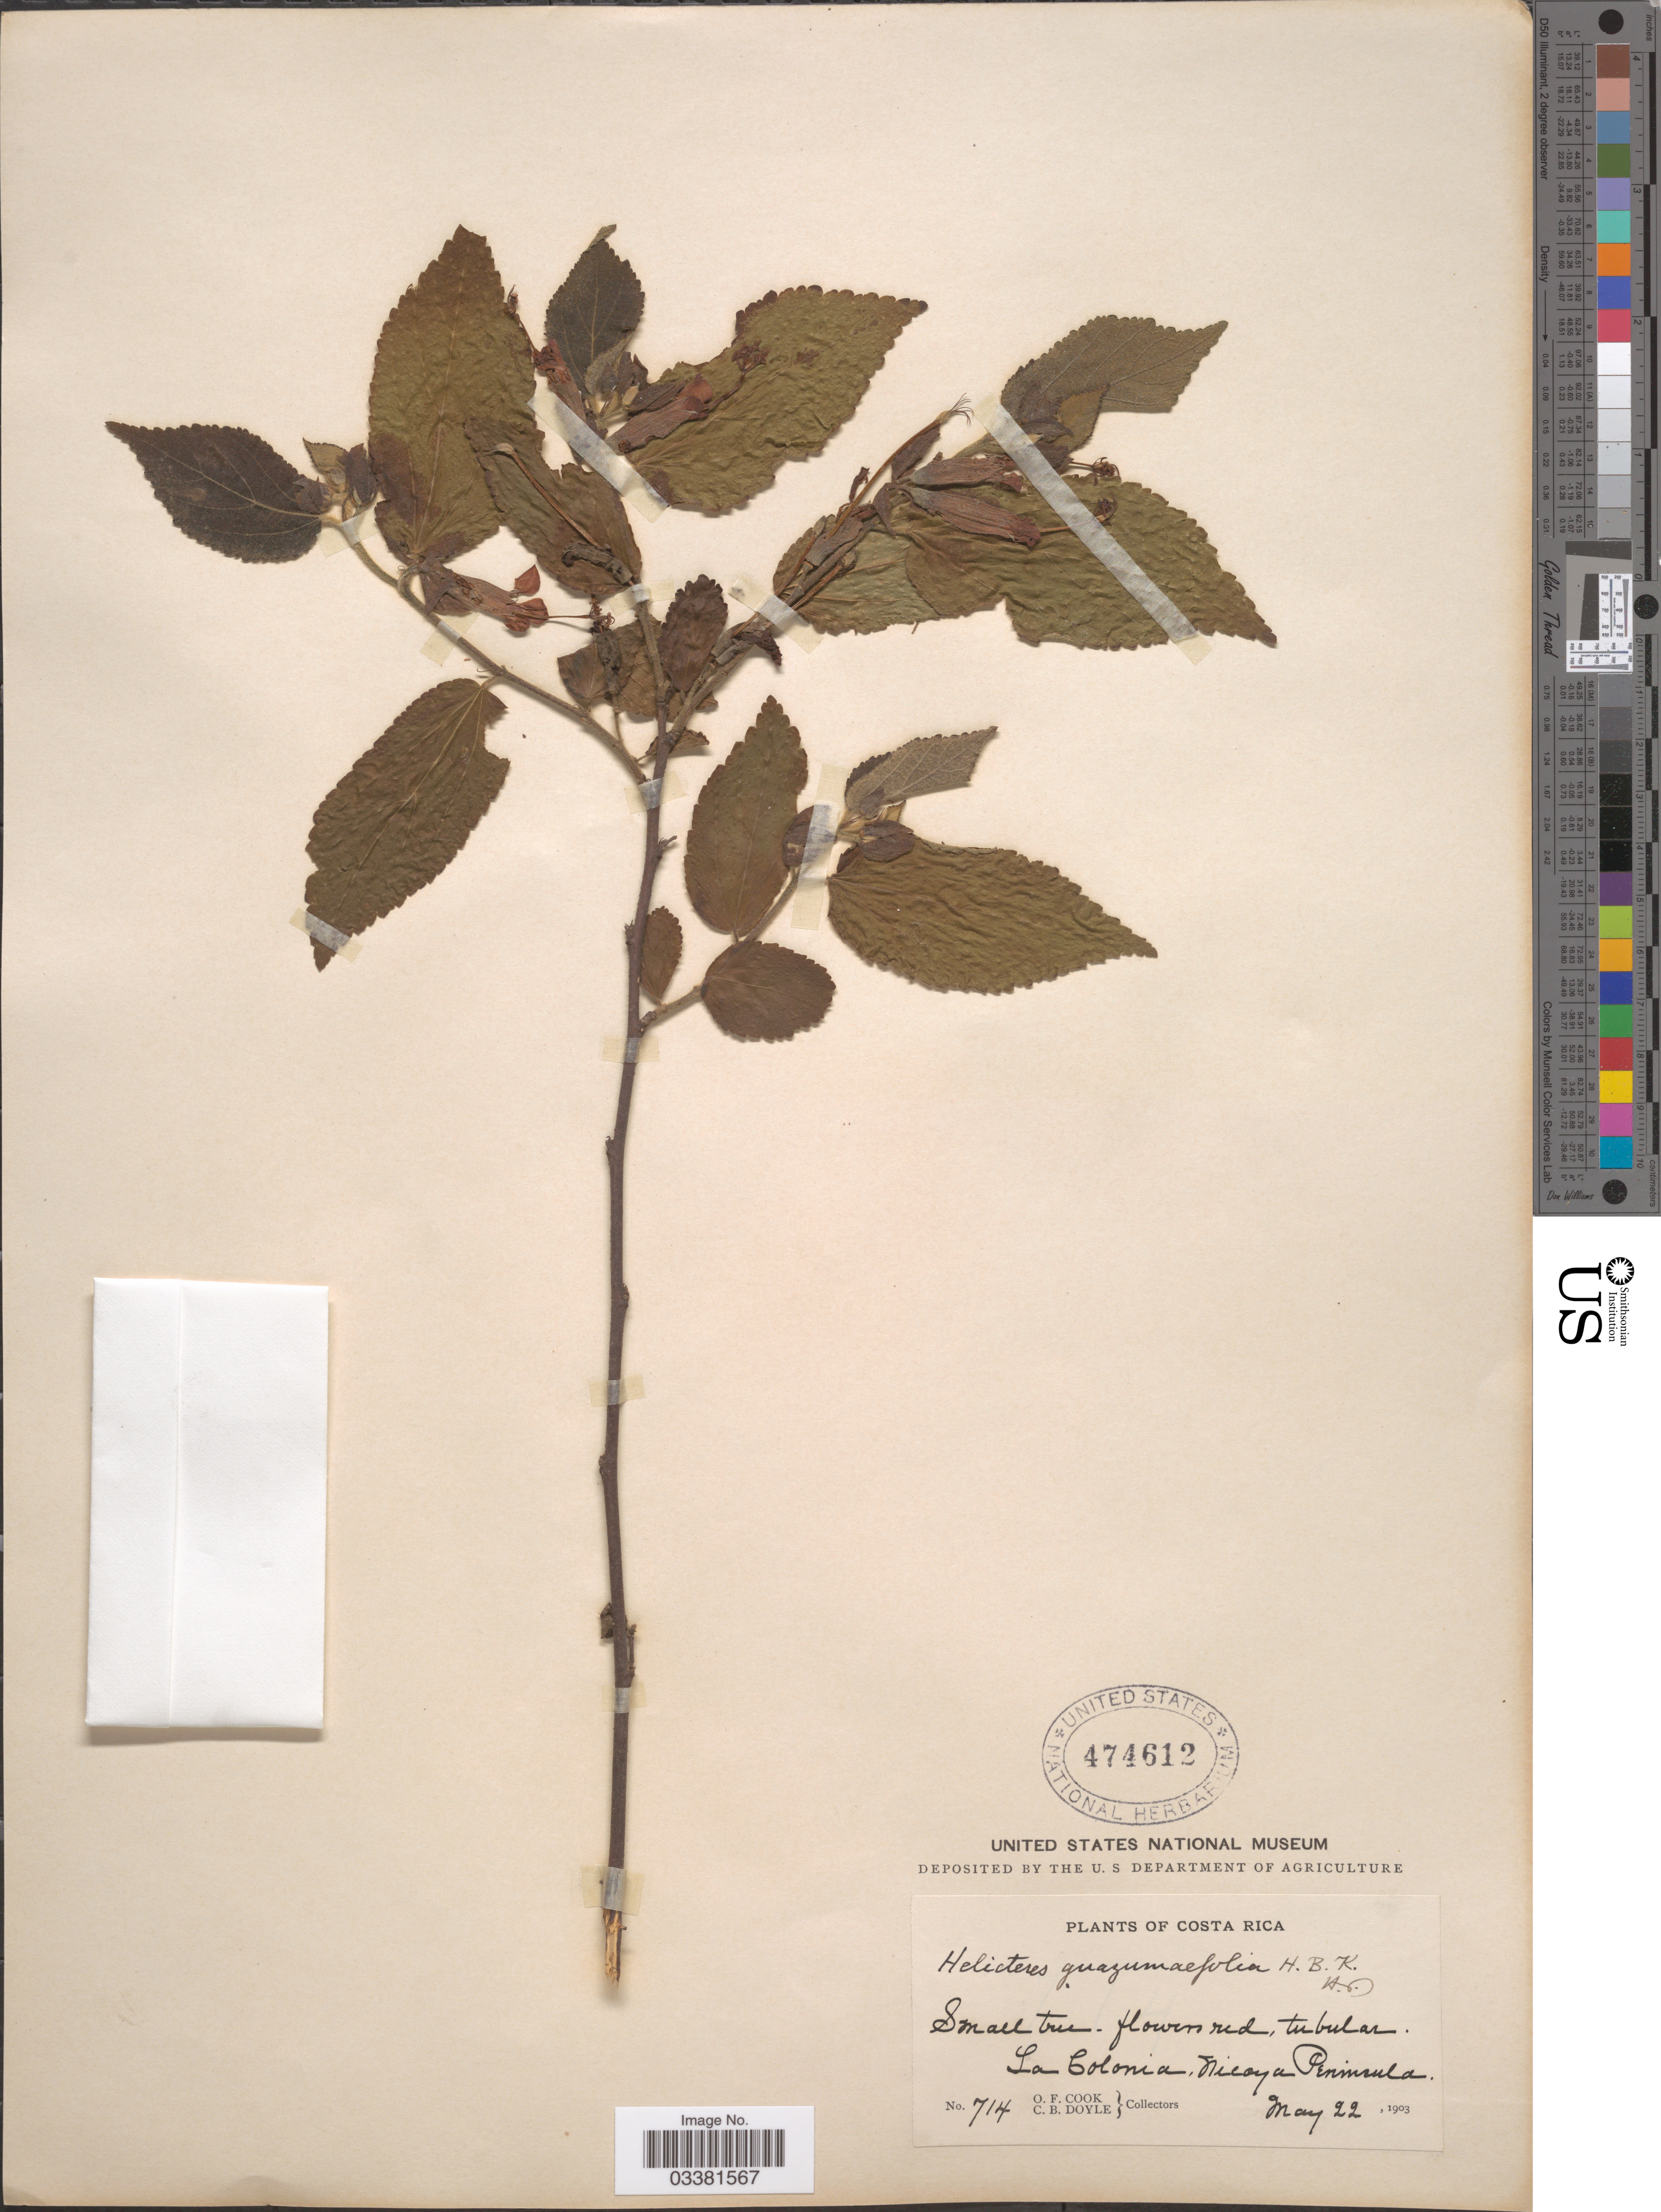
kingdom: Plantae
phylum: Tracheophyta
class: Magnoliopsida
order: Malvales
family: Malvaceae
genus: Helicteres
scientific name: Helicteres guazumifolia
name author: Kunth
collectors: O. F. Cook & C. Doyle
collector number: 714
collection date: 1903-05-22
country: Costa Rica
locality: La Colonia, Nicoya Peninsula.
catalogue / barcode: US 474612